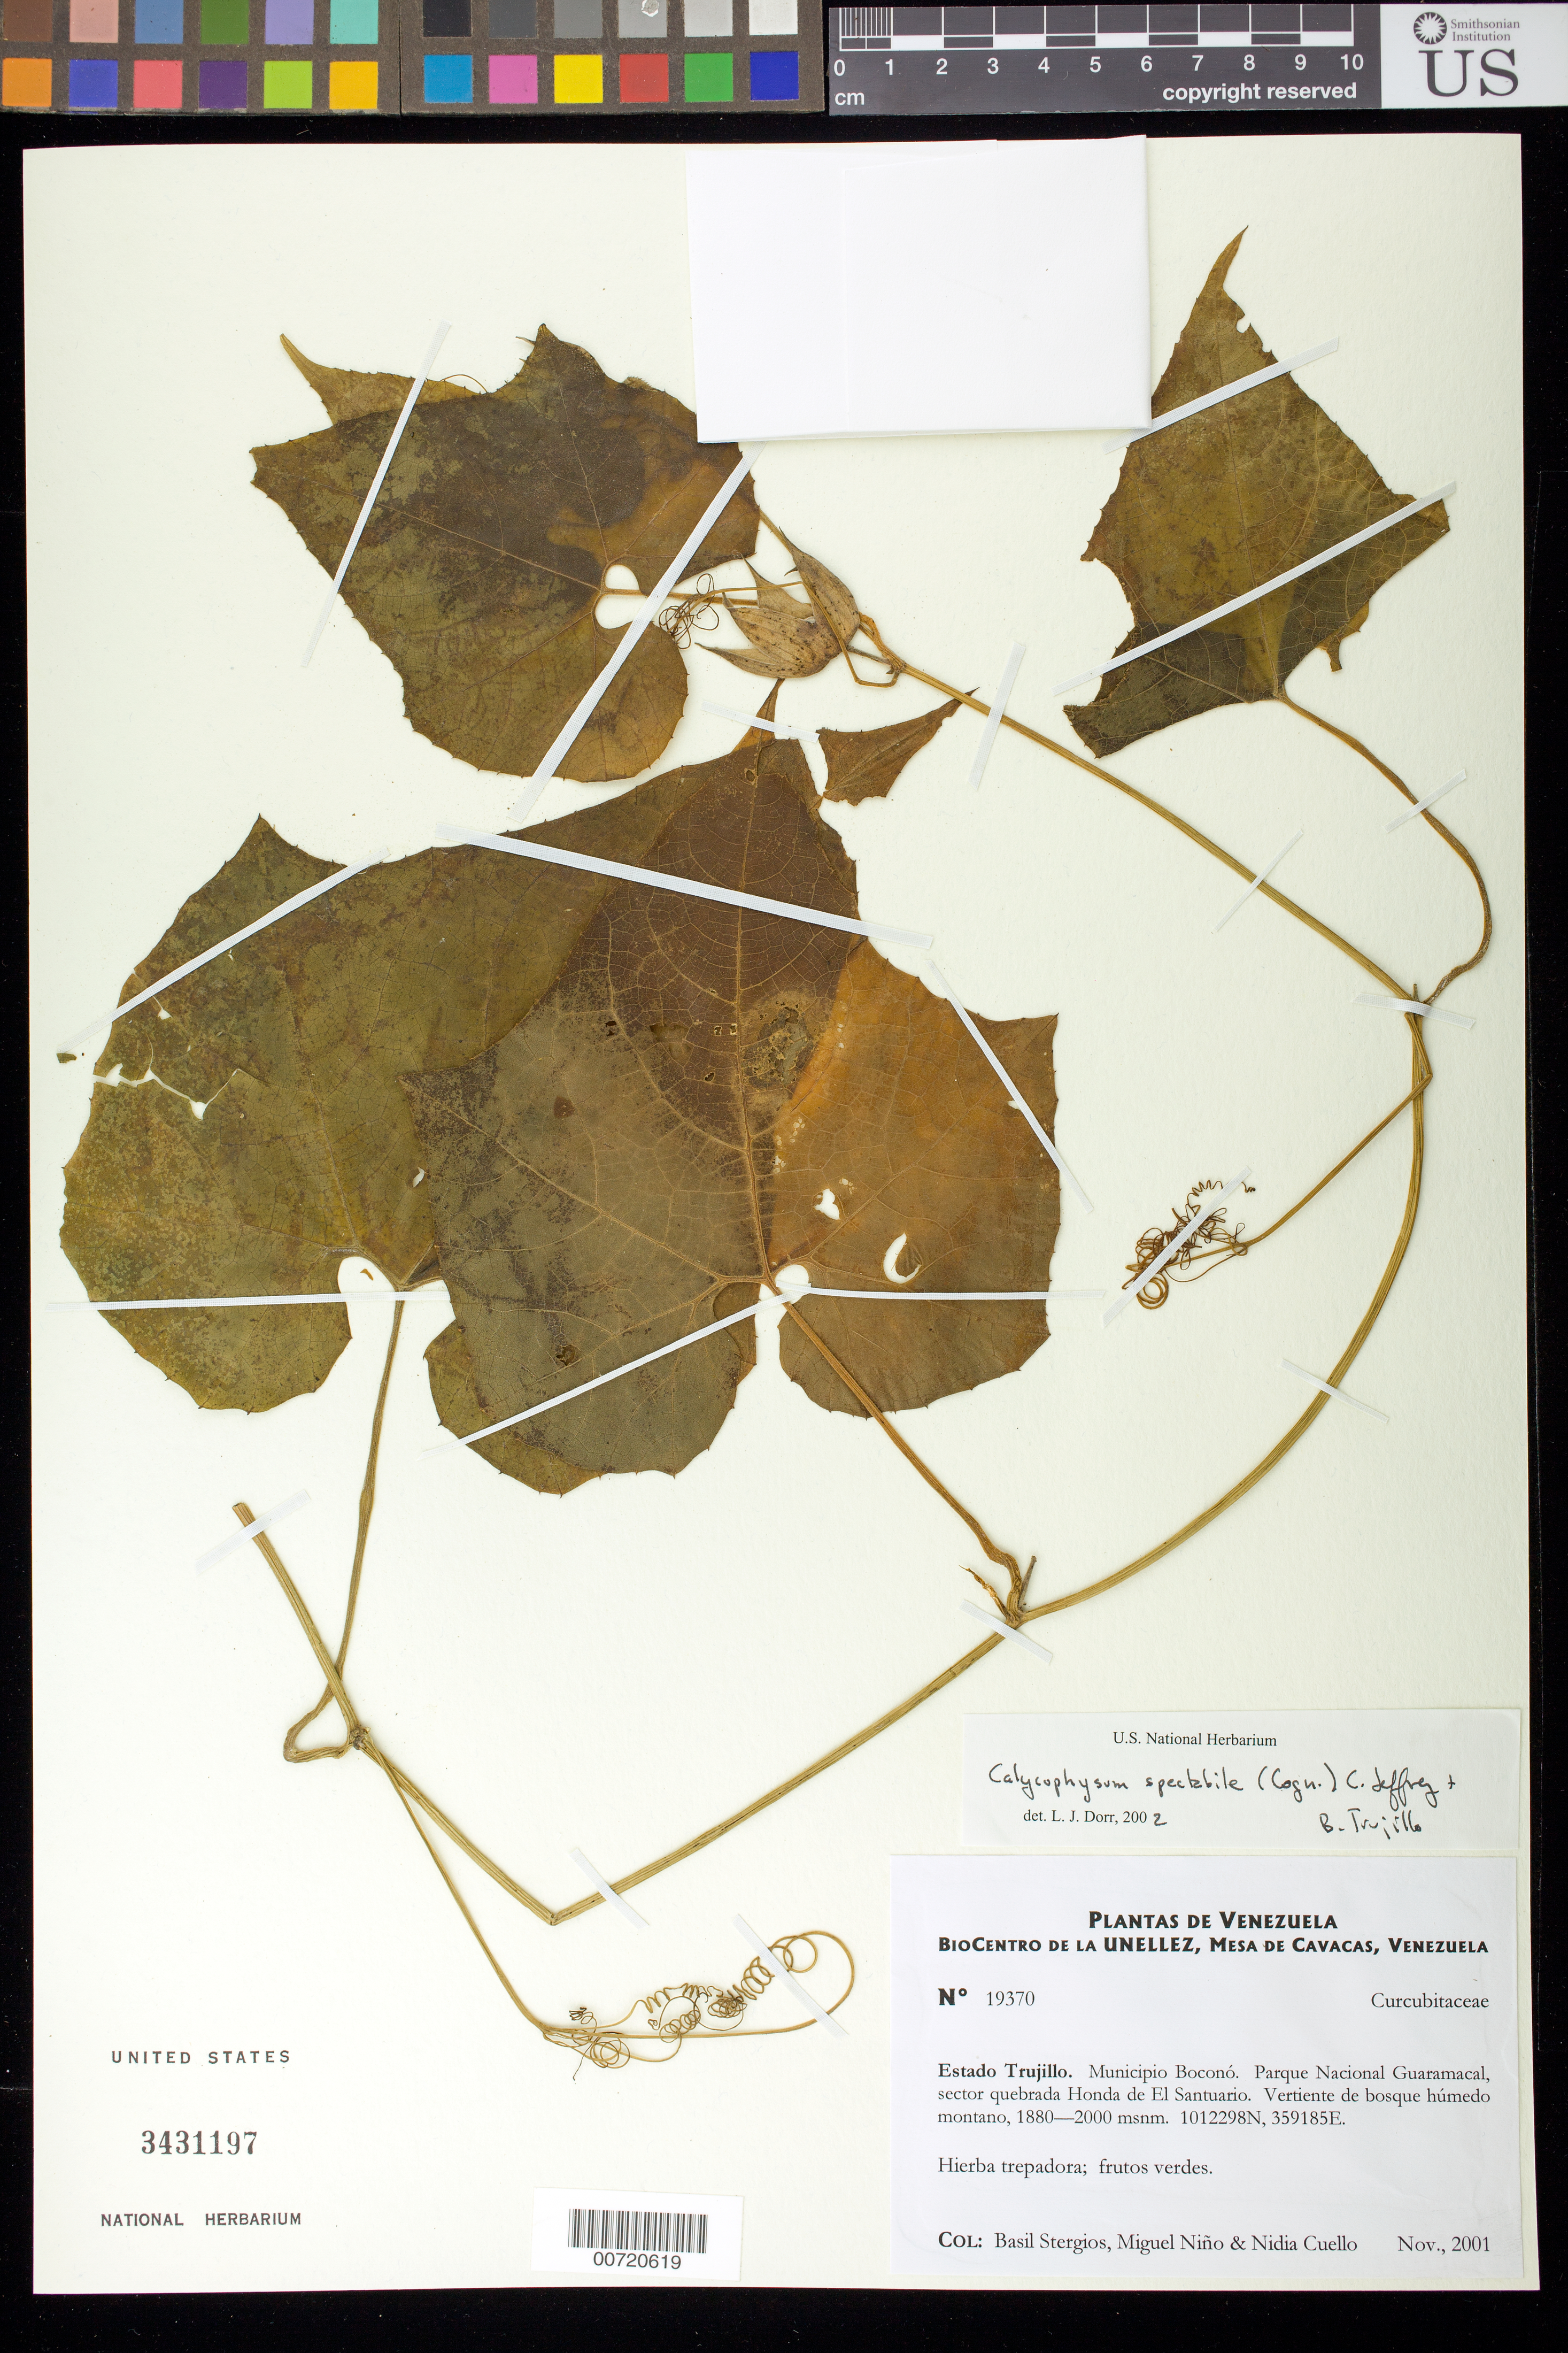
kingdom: Plantae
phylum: Tracheophyta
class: Magnoliopsida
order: Cucurbitales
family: Cucurbitaceae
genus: Calycophysum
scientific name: Calycophysum spectabile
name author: (Cogn.) C. Jeffrey & Trujillo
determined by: Dorr, L. J., (BOT), Smithsonian Institution - National Museum of Natural History (UNITED STATES)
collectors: B. G. Stergios, S. M. Niño & N. L. Cuello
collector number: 19370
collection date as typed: Nov 2001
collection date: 2001-11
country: Venezuela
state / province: Trujillo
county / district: Boconó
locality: Parque Nacional Guaramacal. Sector quebrada Honda de El Santuario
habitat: Vertiente de bosque húmedo montano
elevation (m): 1880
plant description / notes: PORT, US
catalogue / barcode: US 3431197